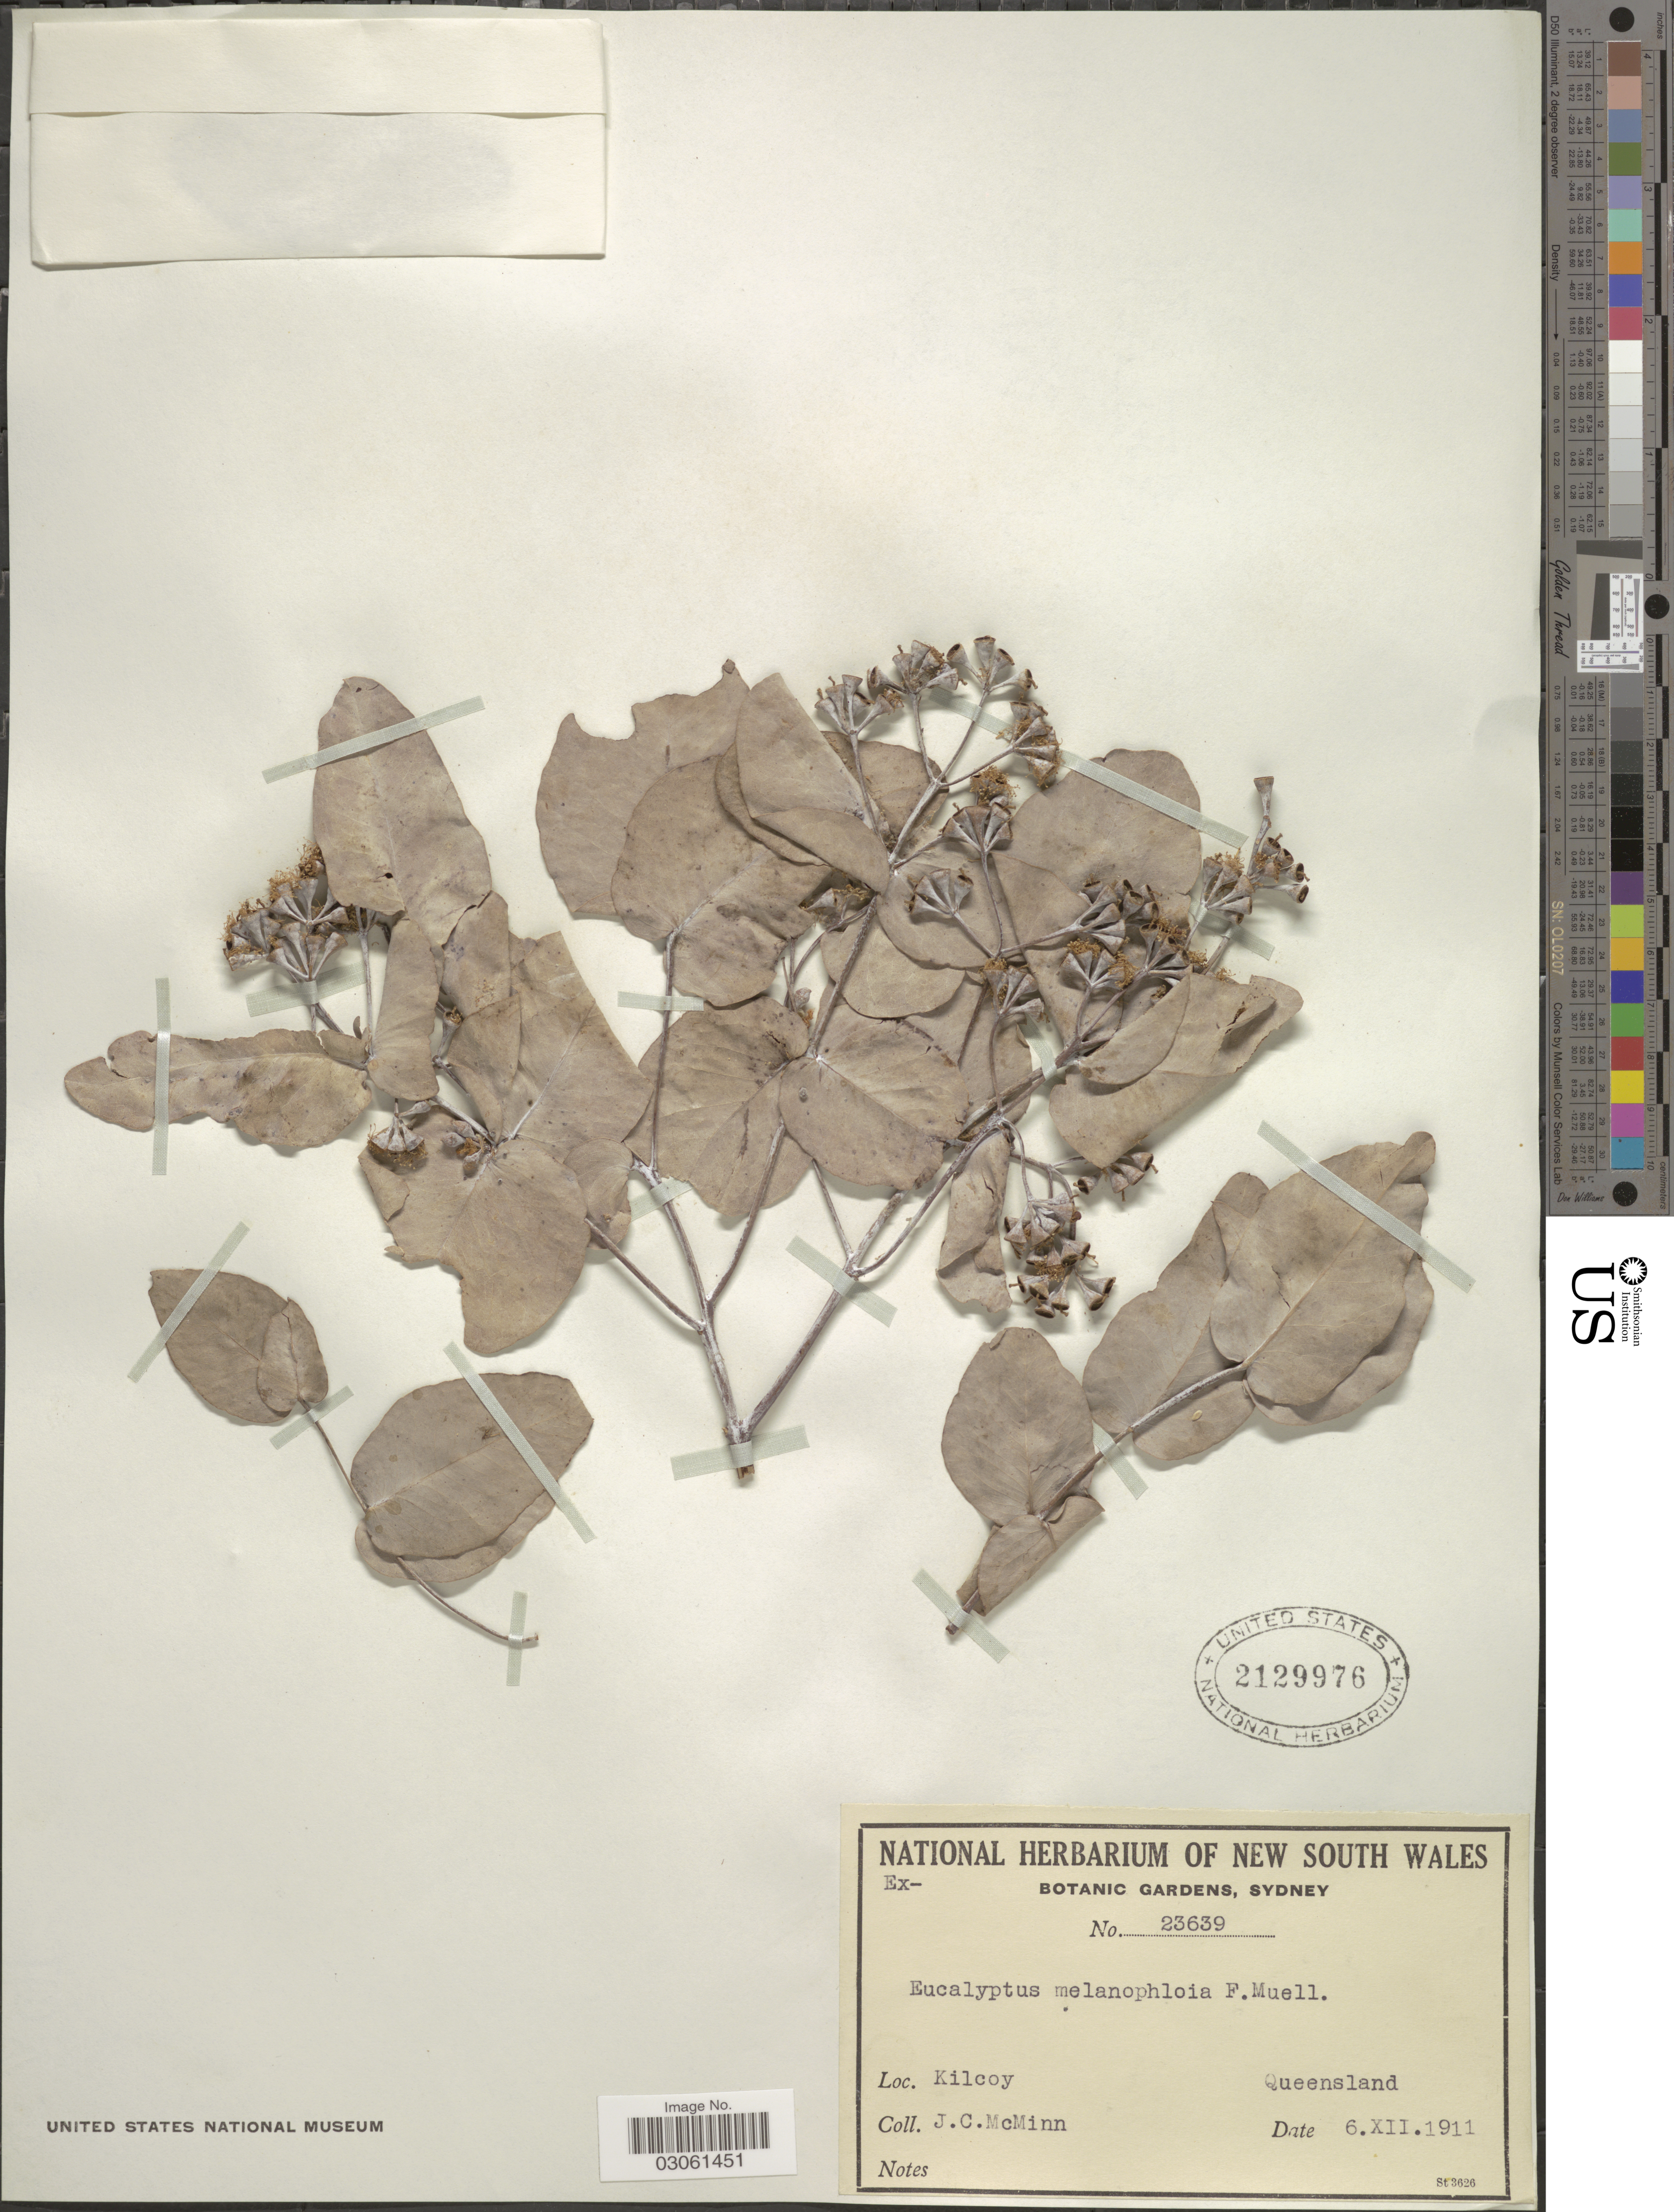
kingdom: Plantae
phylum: Tracheophyta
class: Magnoliopsida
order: Myrtales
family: Myrtaceae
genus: Eucalyptus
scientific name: Eucalyptus melanophloia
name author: F. Muell.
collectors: J. McMinn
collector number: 23639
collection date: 1911-12-06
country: Australia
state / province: Queensland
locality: Kilcoy.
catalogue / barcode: US 2129976